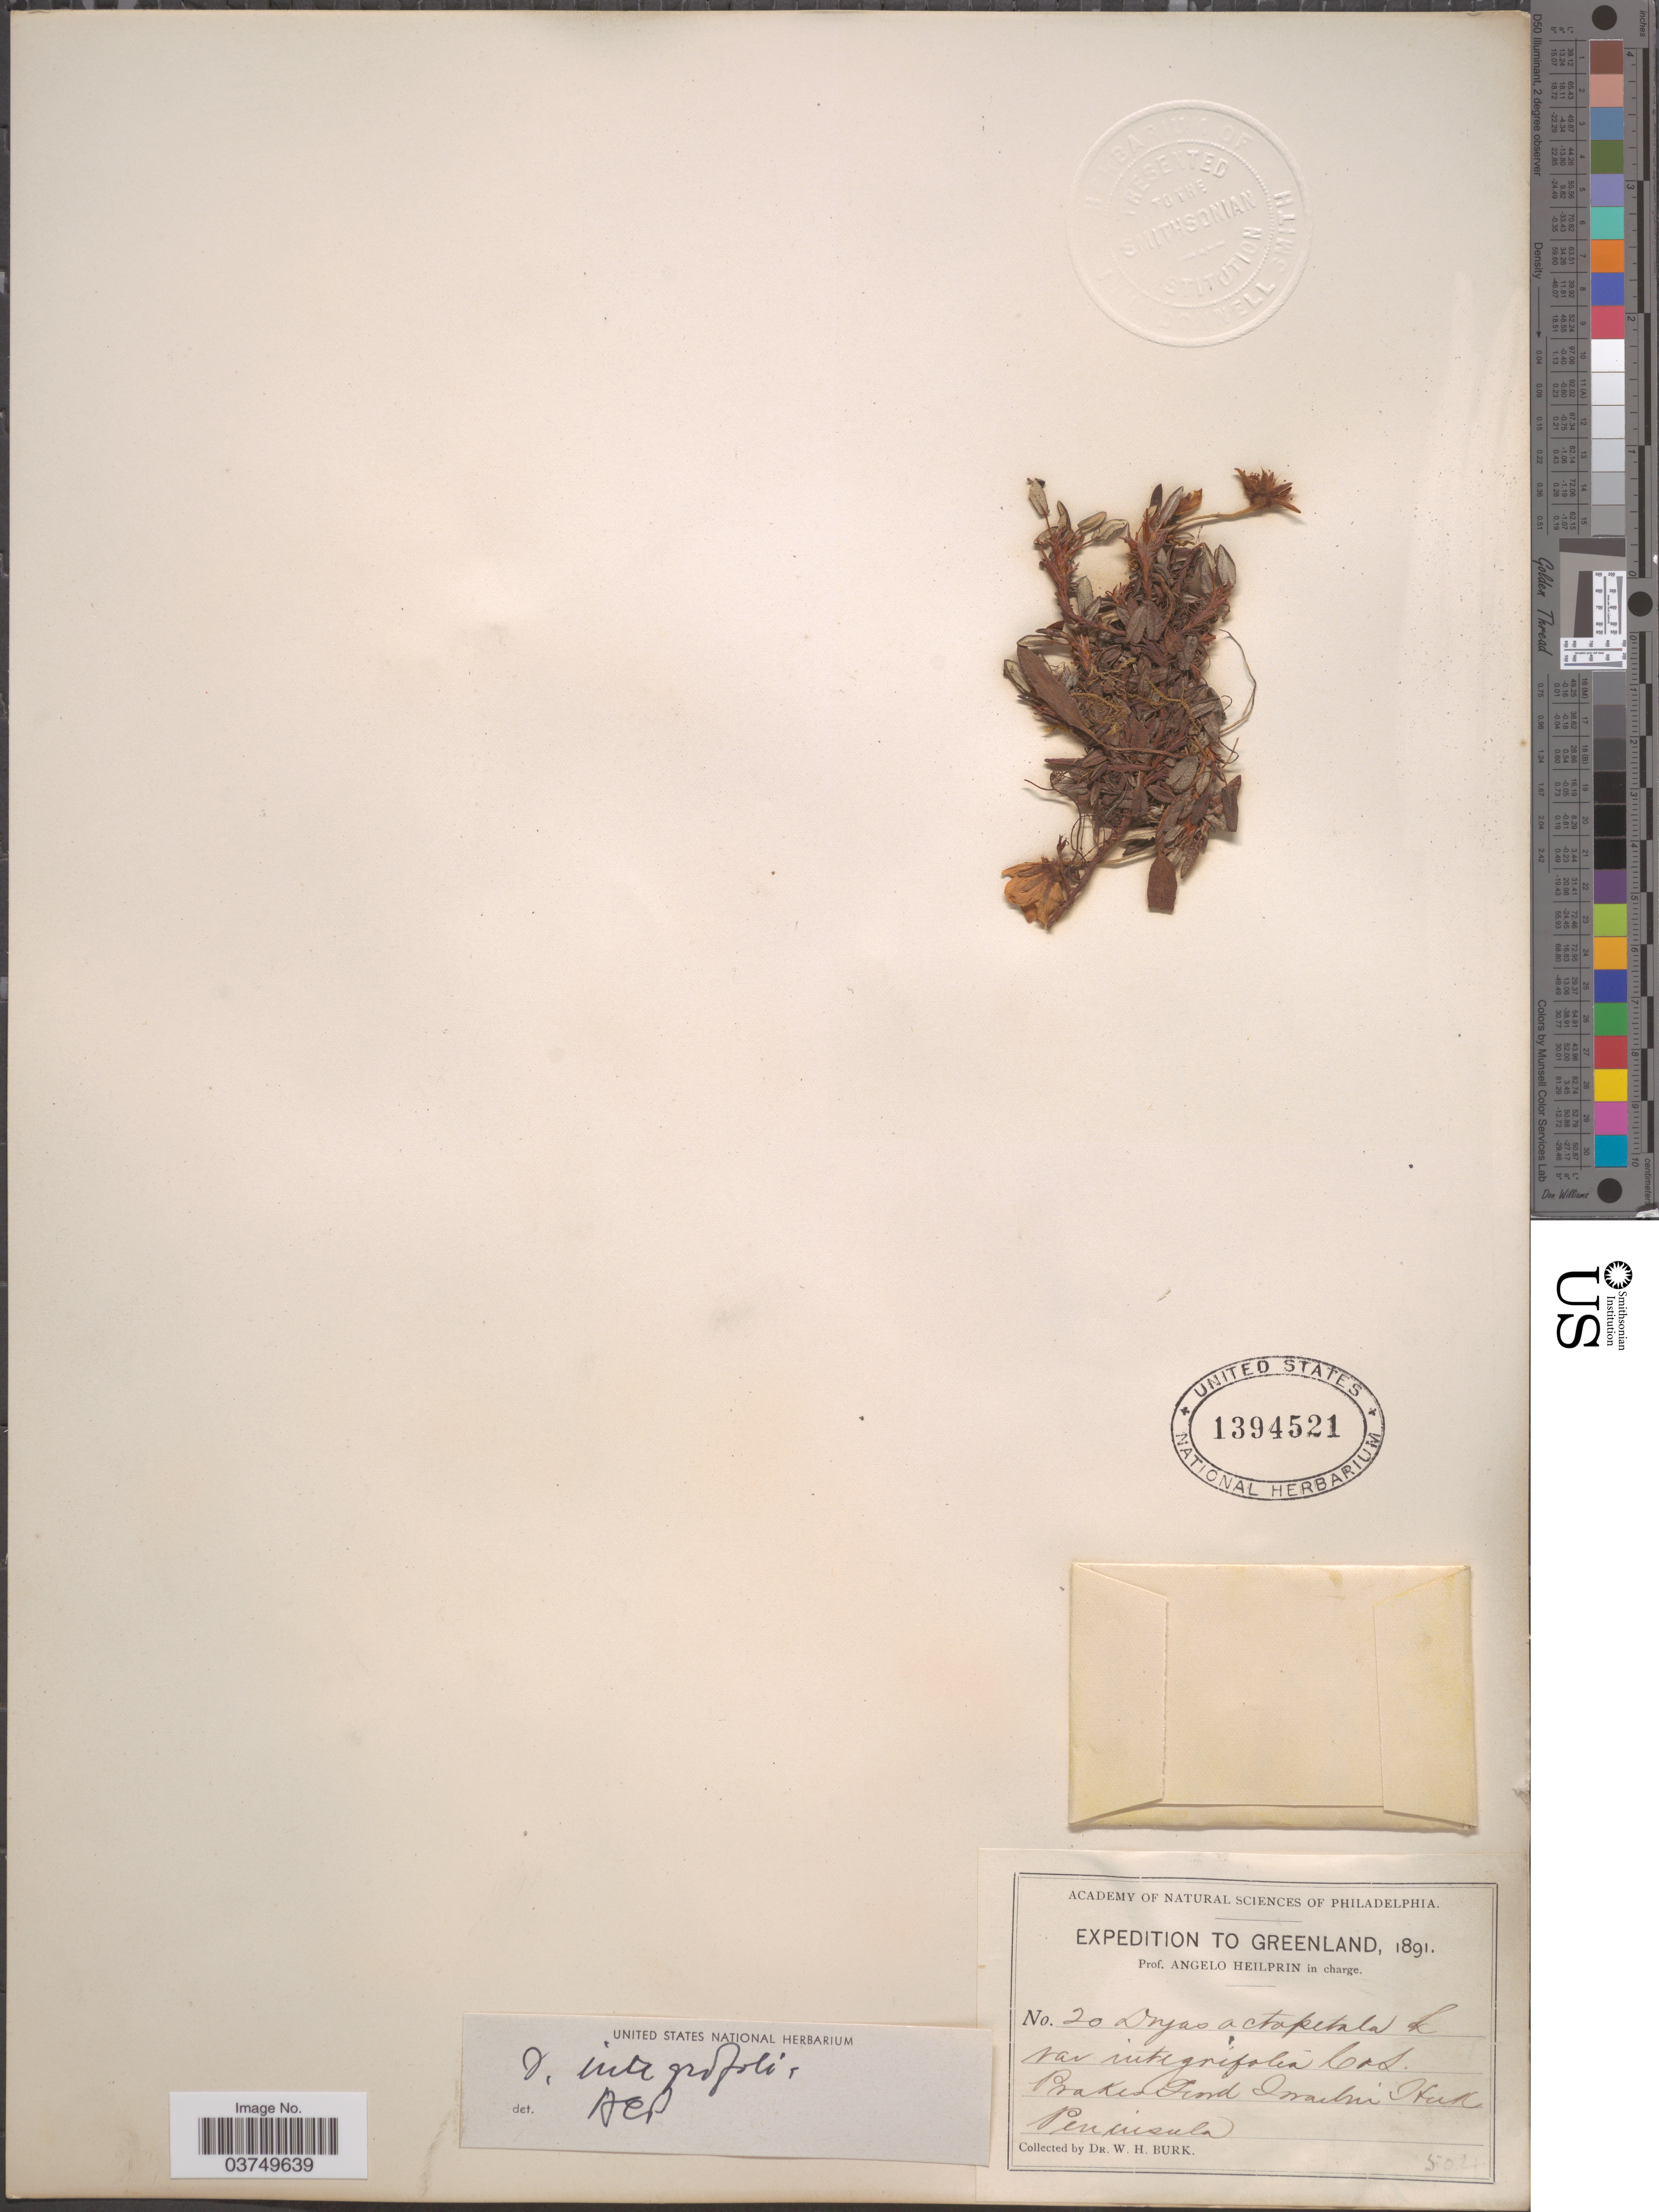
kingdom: Plantae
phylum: Tracheophyta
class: Magnoliopsida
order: Rosales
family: Rosaceae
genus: Dryas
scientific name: Dryas integrifolia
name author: Vahl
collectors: W. Burk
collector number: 20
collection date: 1891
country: Greenland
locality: Prakes Fiord, Svarten Huk Peninsula.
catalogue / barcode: US 1394521